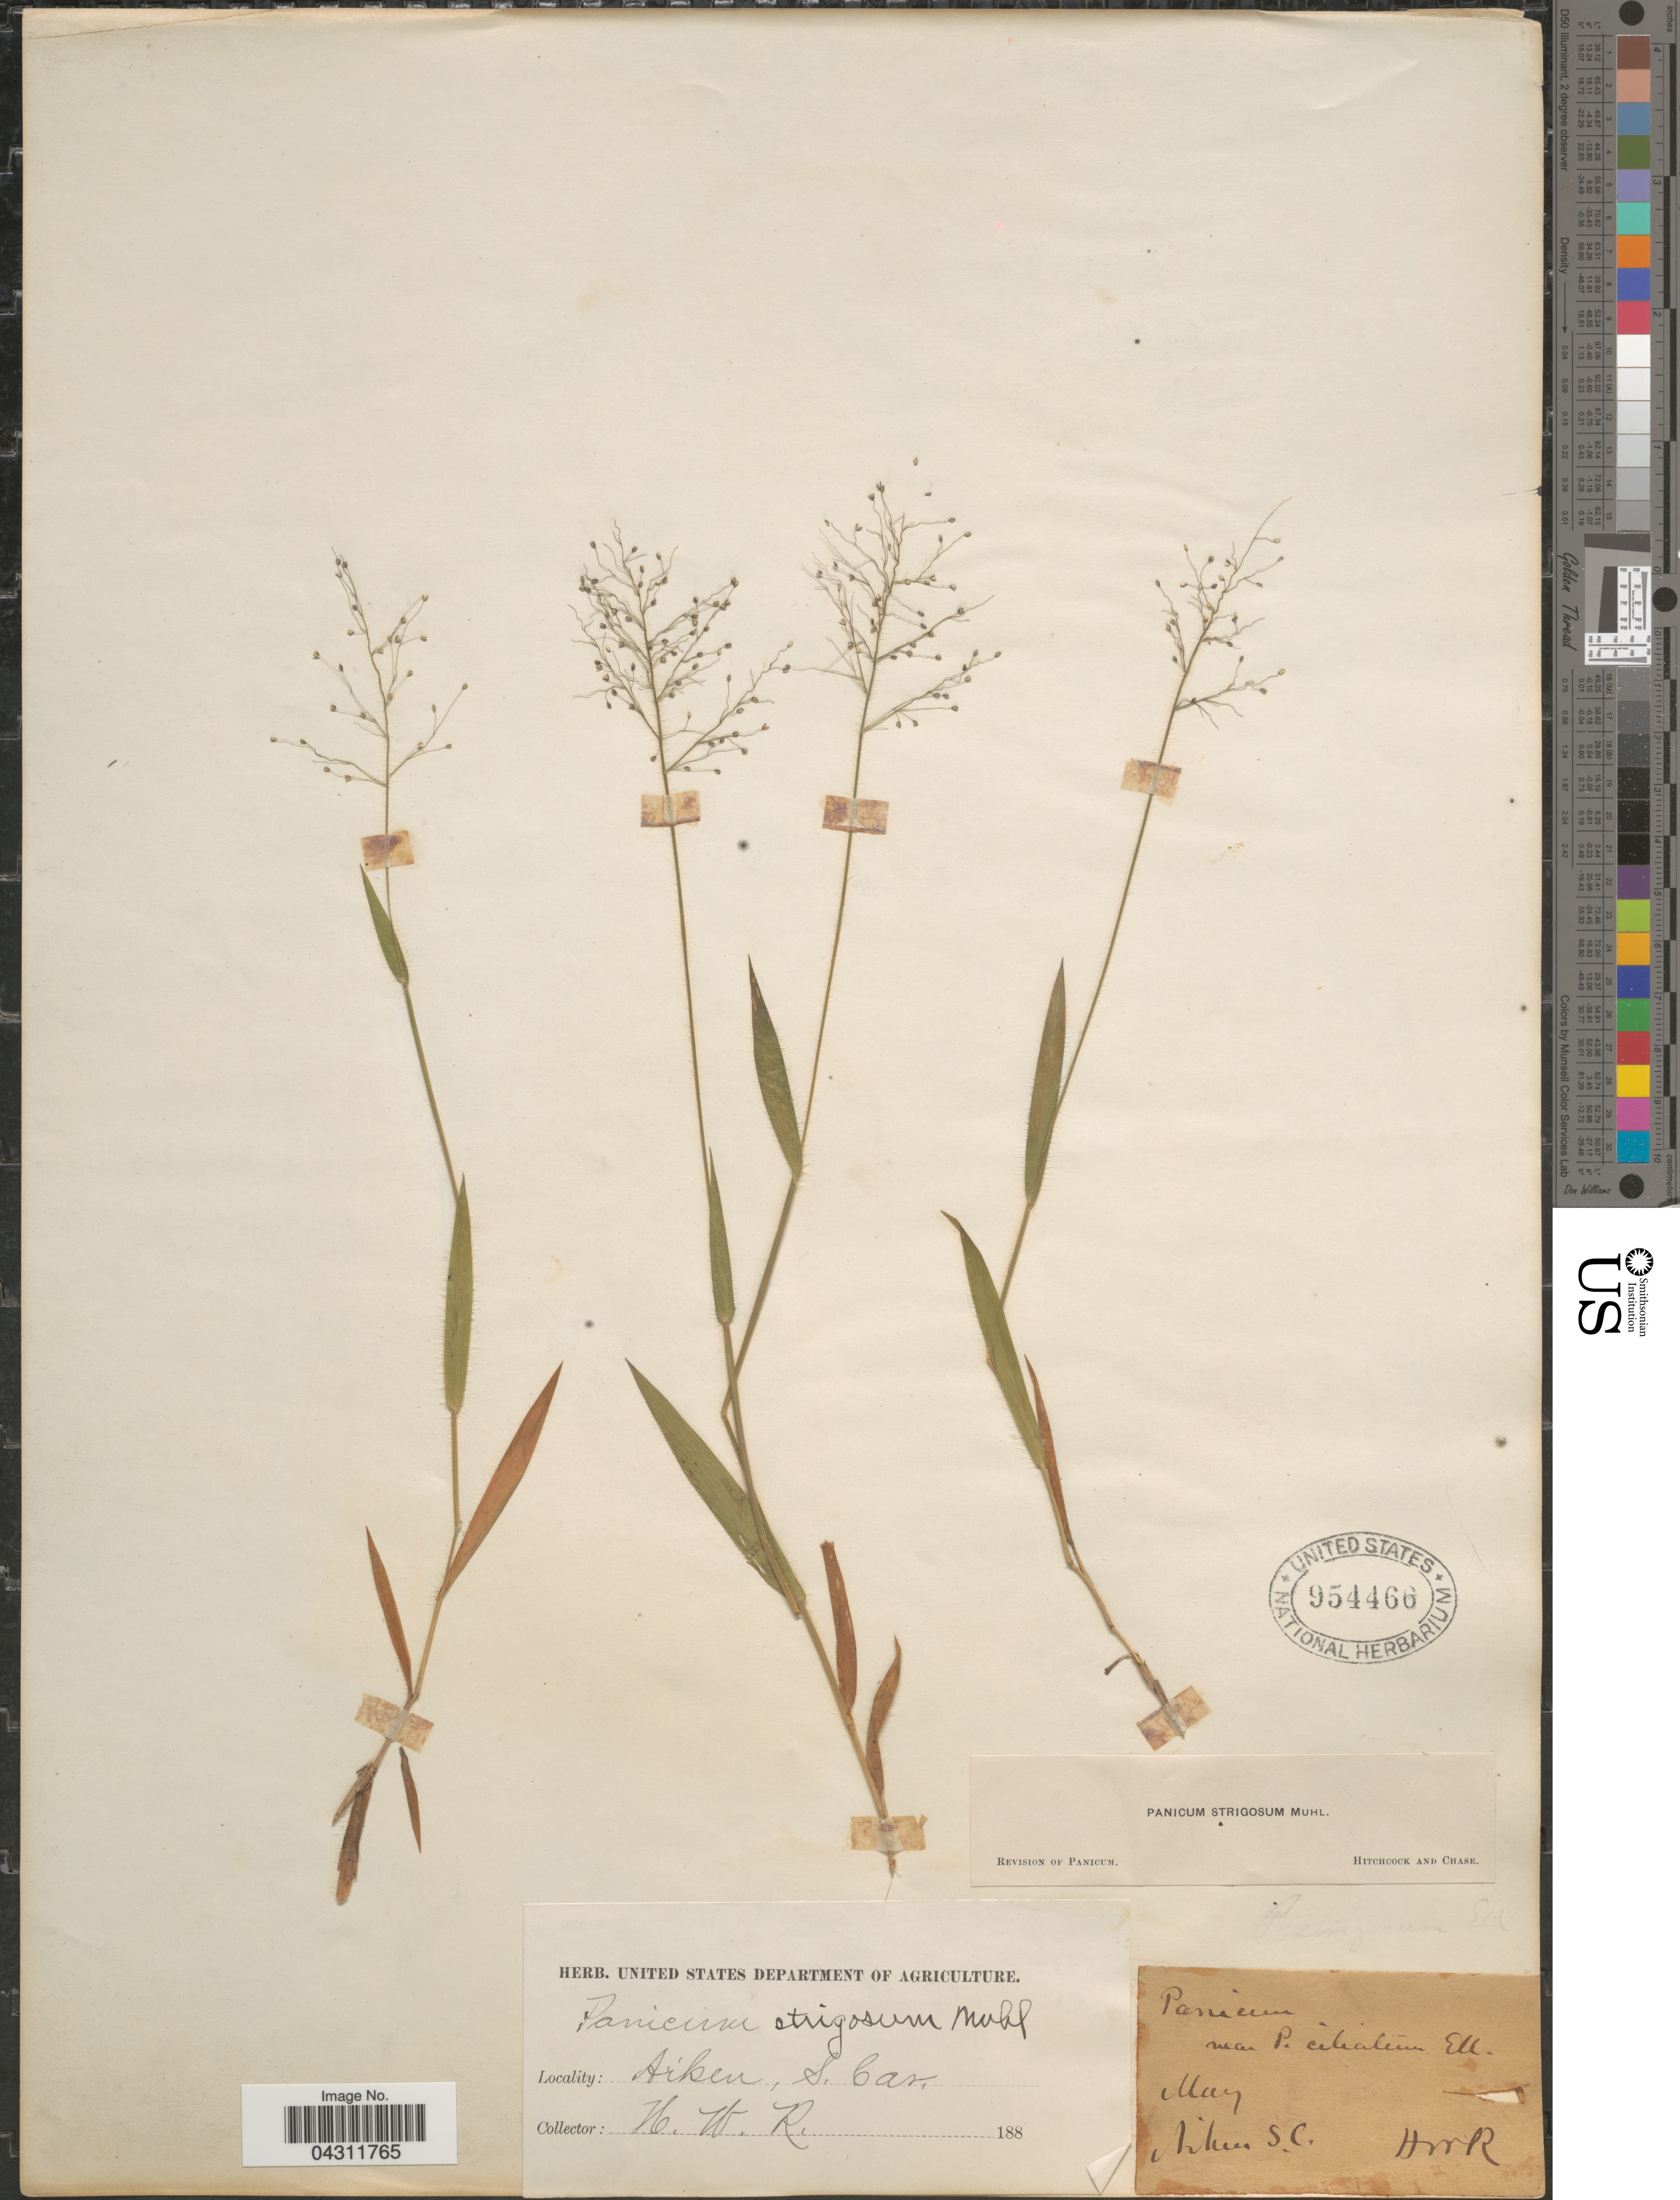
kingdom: Plantae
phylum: Tracheophyta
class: Liliopsida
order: Poales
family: Poaceae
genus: Dichanthelium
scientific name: Dichanthelium strigosum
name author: (Muhl. ex Elliott) Freckmann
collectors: H. W. R.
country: United States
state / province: South Carolina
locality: Aiken.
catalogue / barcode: US 954466